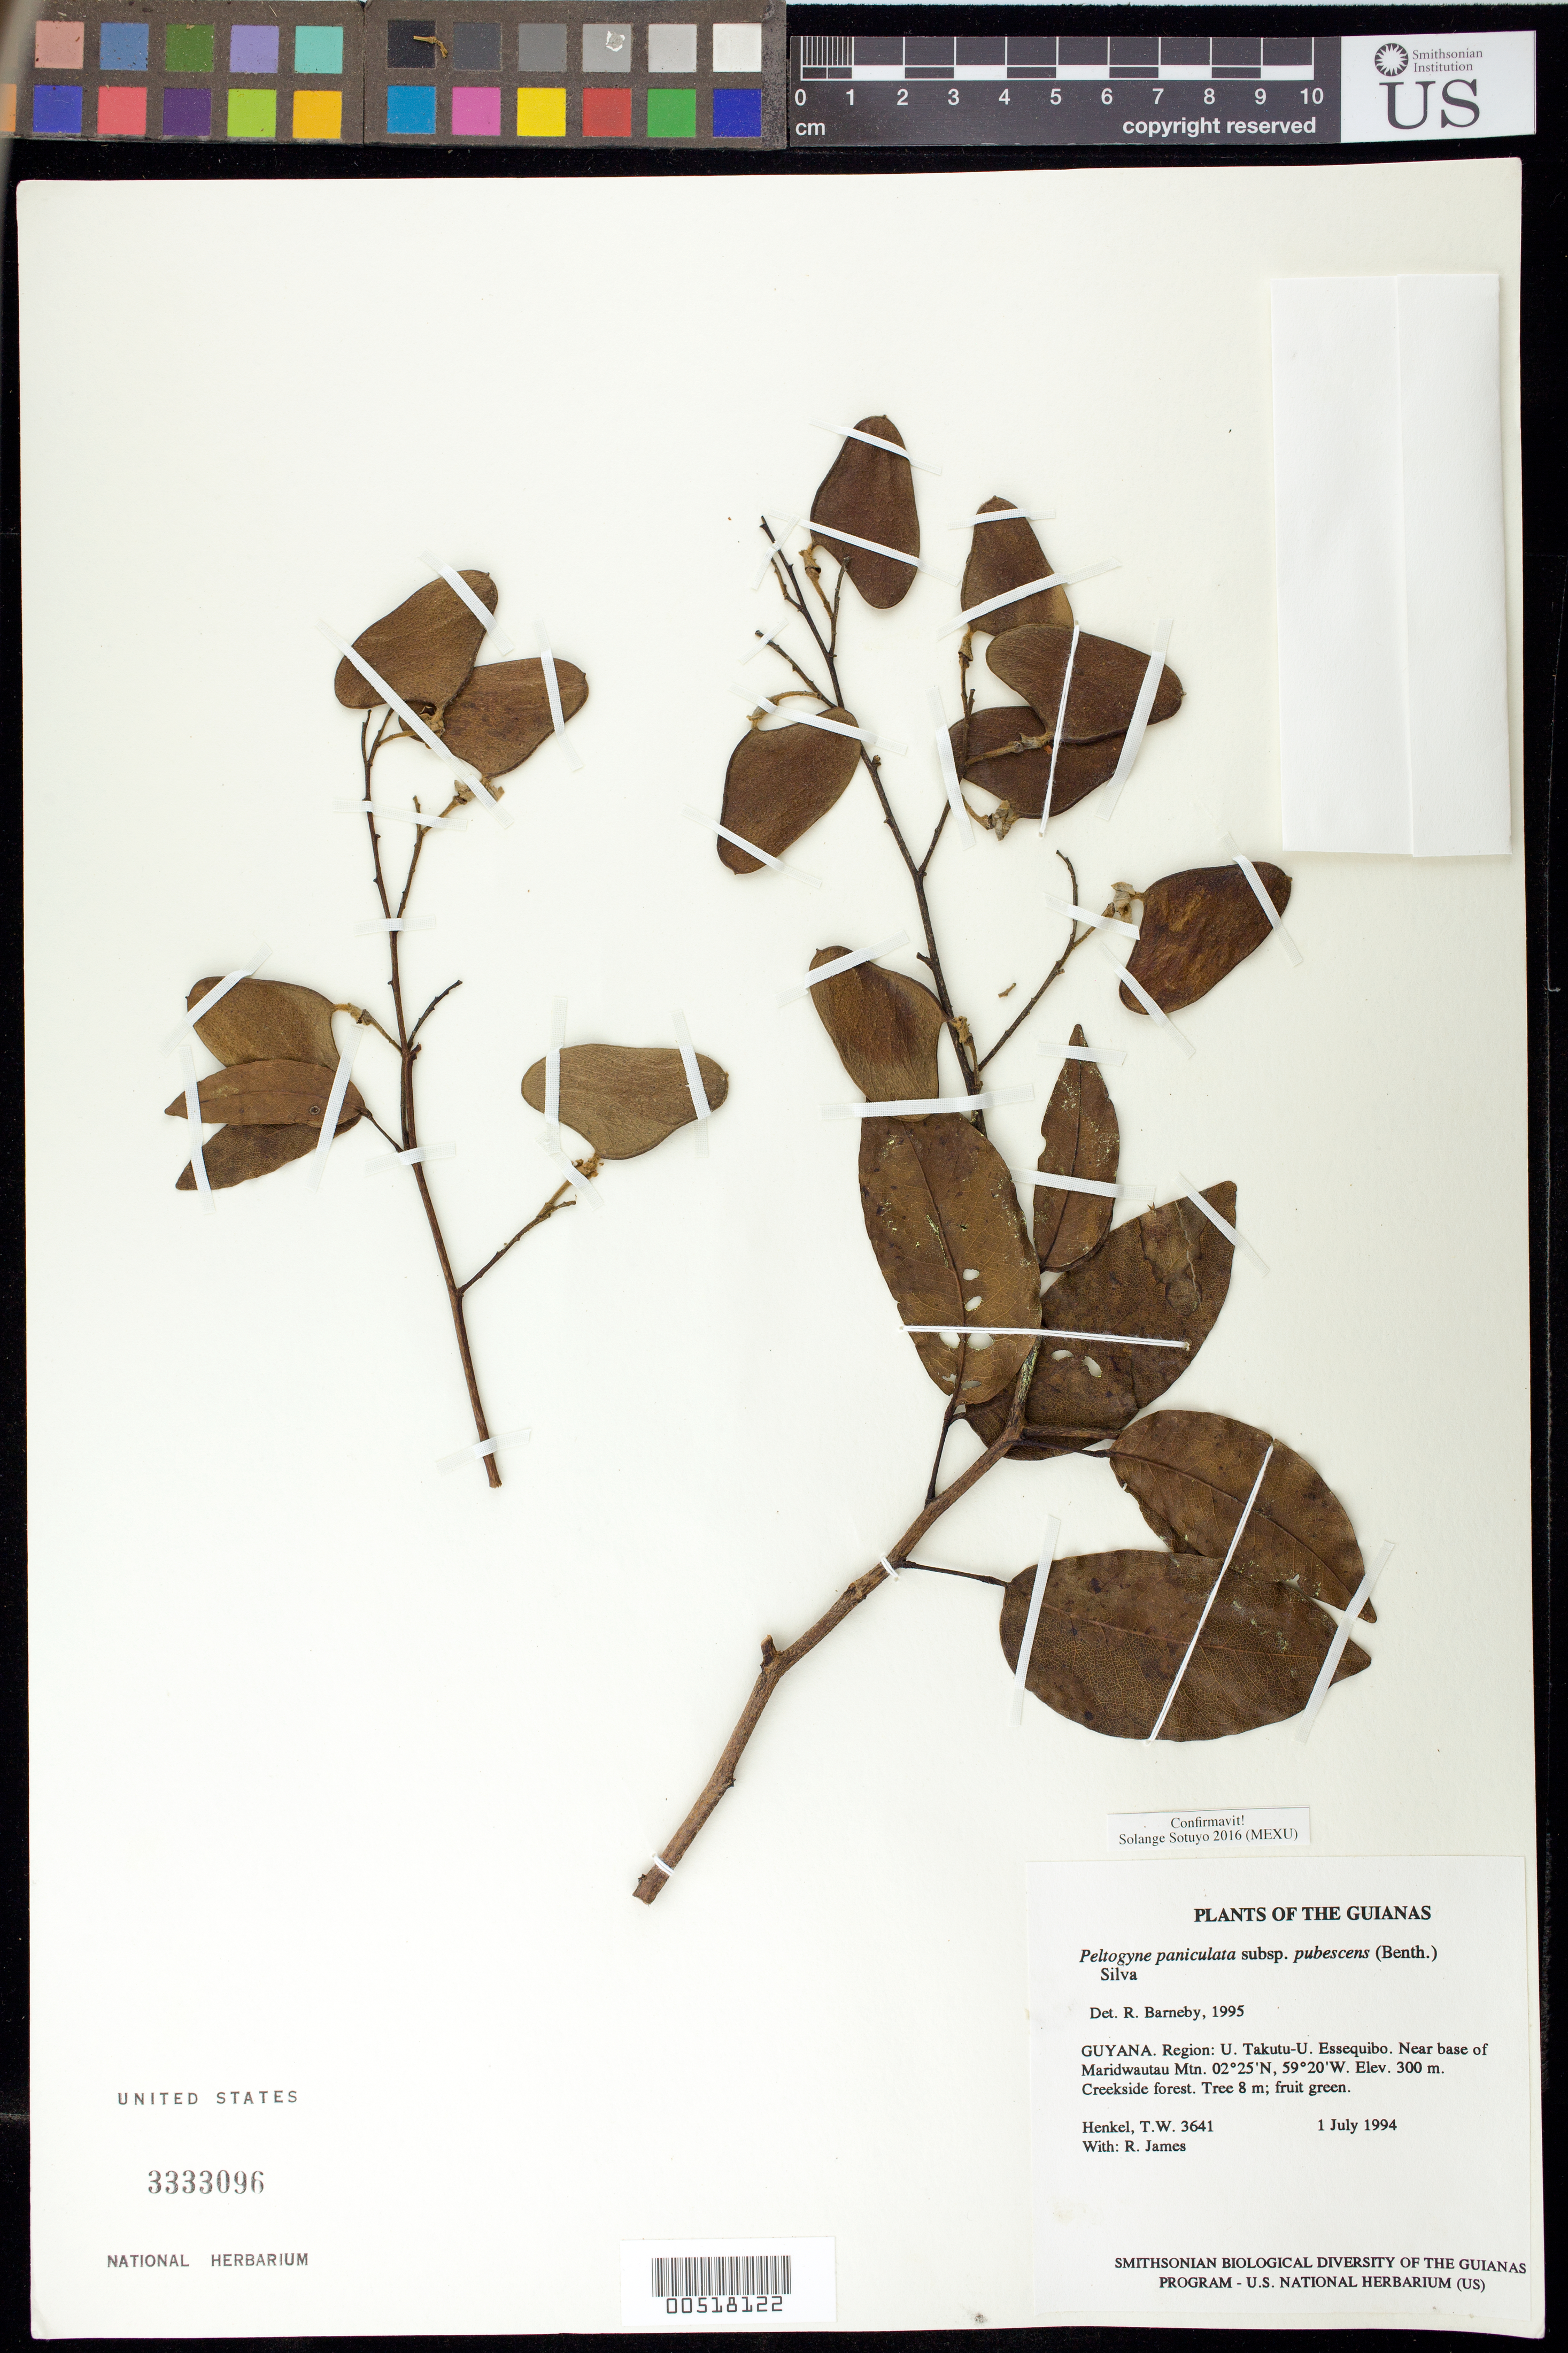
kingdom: Plantae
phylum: Tracheophyta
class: Magnoliopsida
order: Fabales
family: Fabaceae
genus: Peltogyne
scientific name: Peltogyne paniculata subsp. pubescens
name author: (Benth.) M.F. Silva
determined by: Sotuyo, Solange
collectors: T. Henkel & R. James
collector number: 3641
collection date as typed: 1 January 1994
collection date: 1994-01-01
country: Guyana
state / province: U. Takutu-U. Essequibo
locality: Near base of Maridwautau Mtn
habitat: Creekside forest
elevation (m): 300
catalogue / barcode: US 3333096